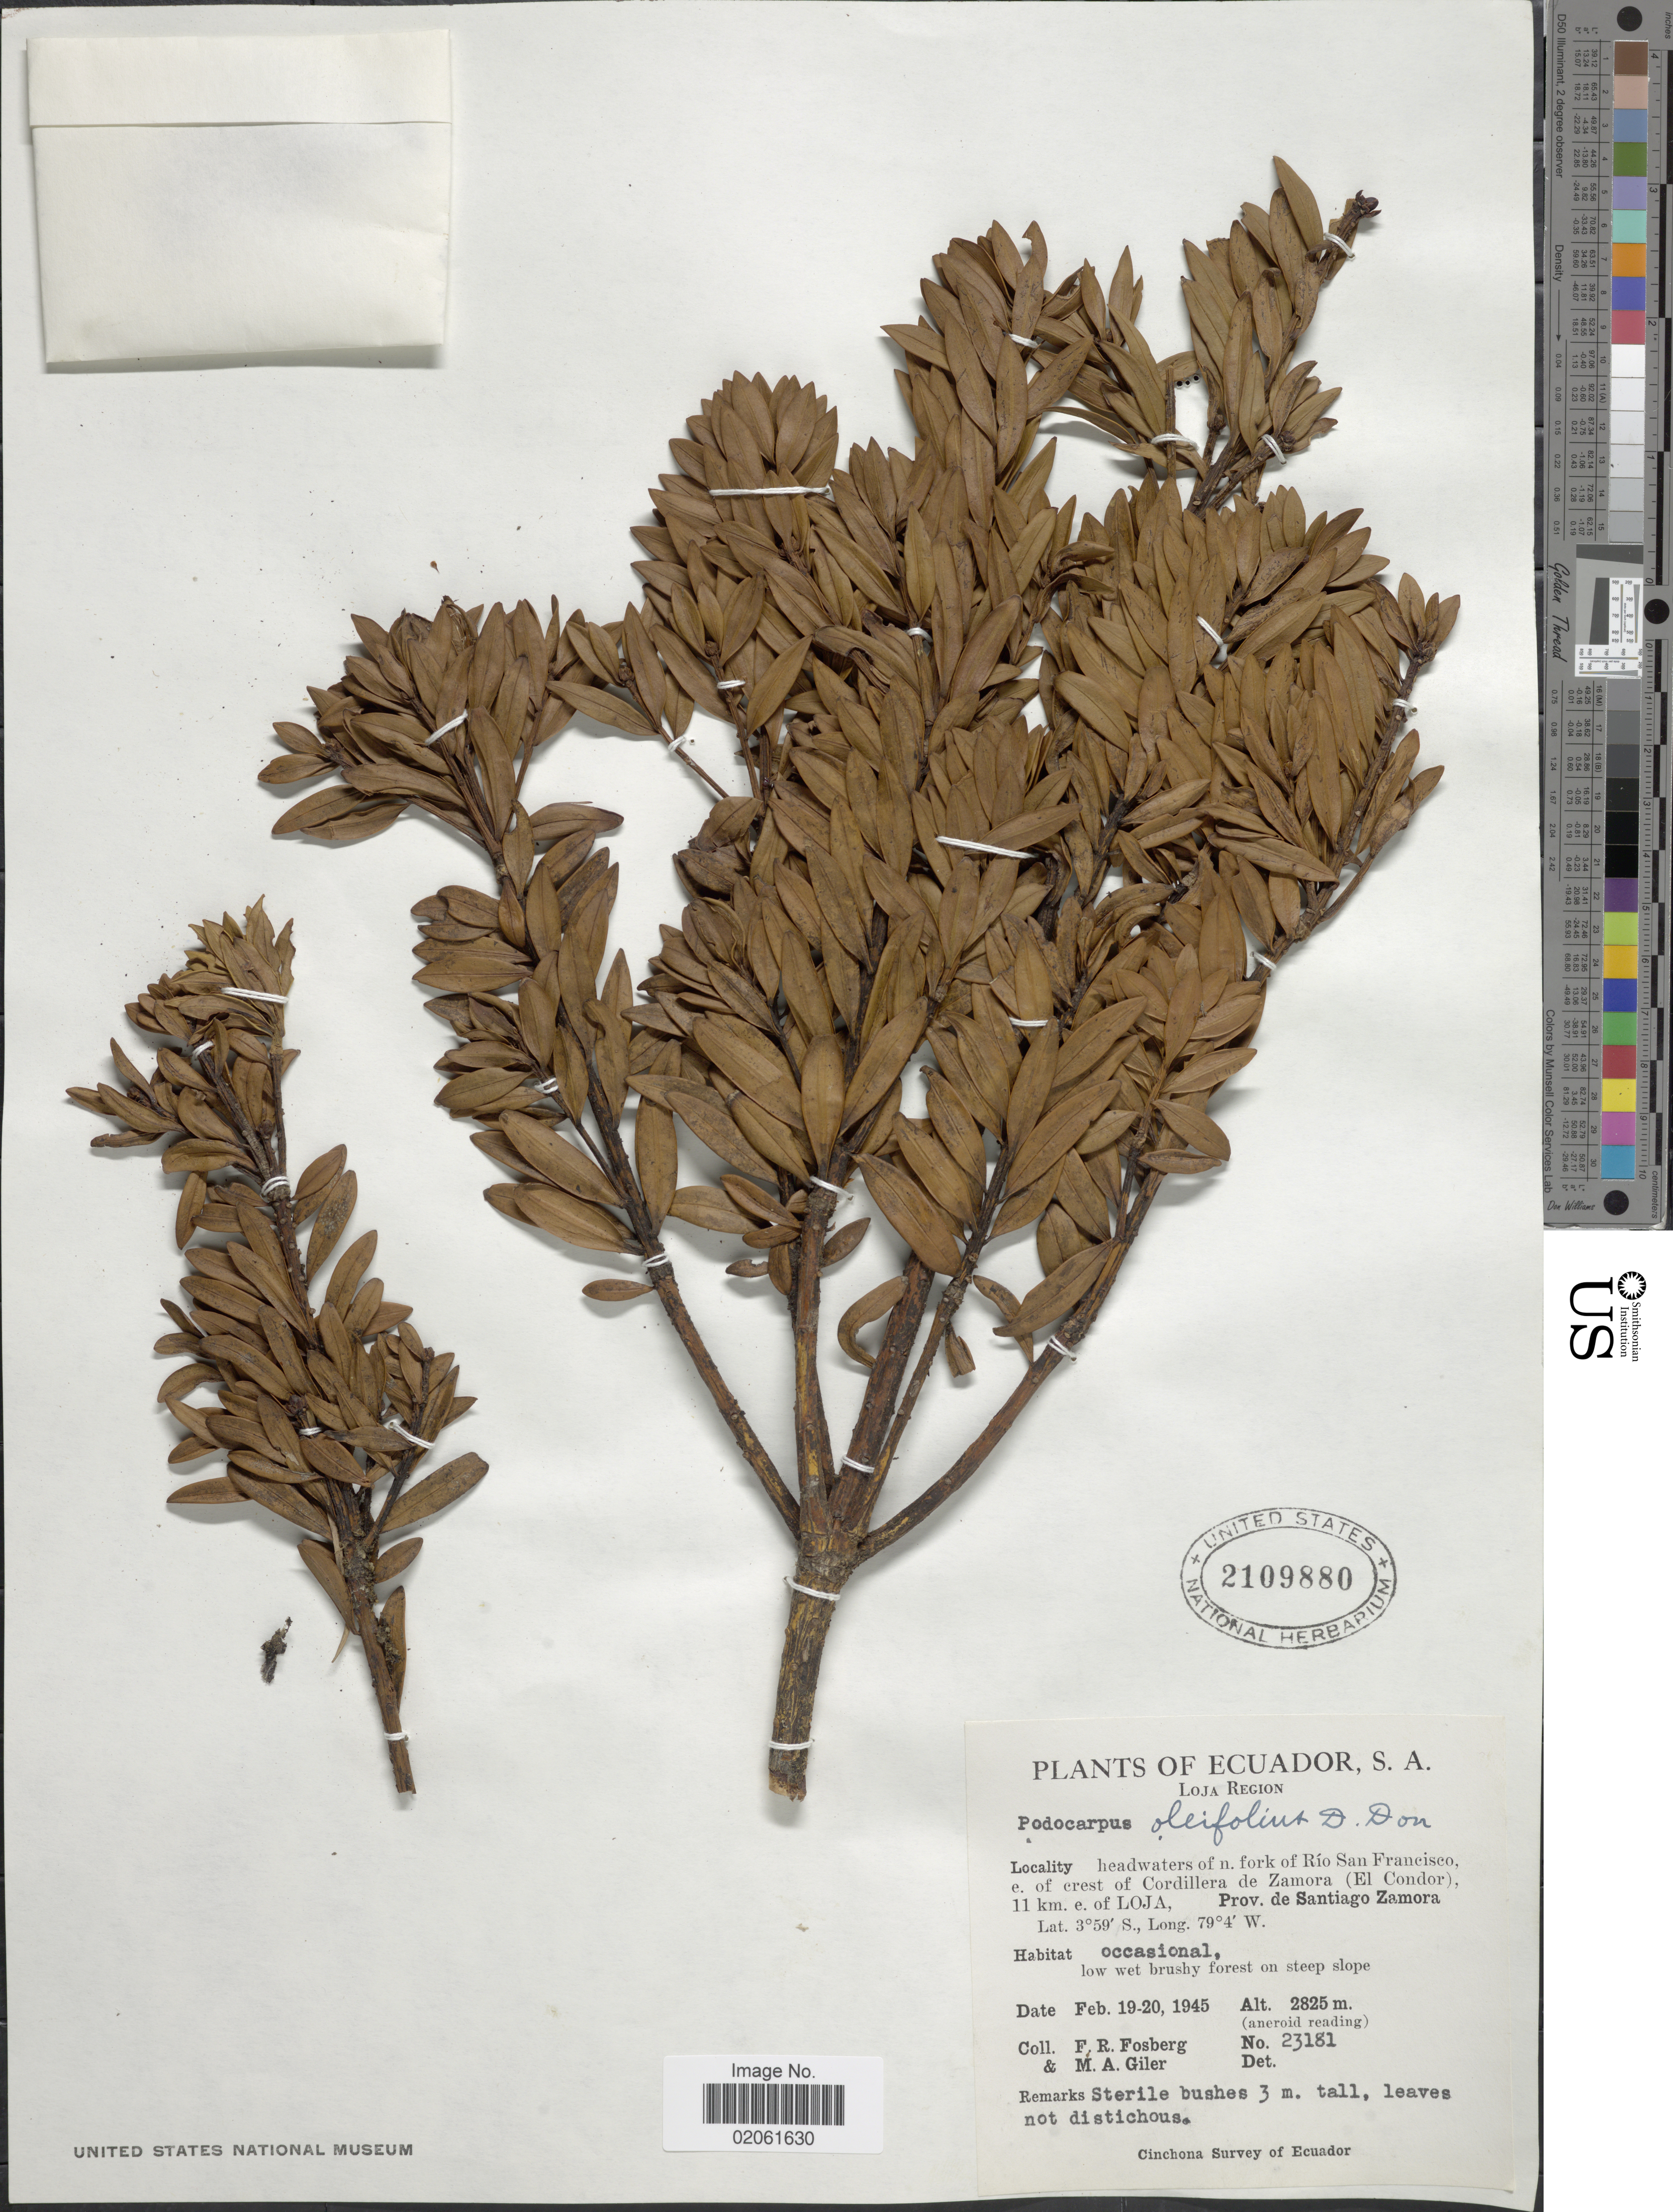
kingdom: Plantae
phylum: Tracheophyta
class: Pinopsida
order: Pinales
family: Podocarpaceae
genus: Podocarpus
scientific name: Podocarpus oleifolius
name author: D. Don ex Lamb.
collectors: F. R. Fosberg & M. Giler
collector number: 23181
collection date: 1945-02-19/1945-02-20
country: Ecuador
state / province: Loja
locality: Loja Region, Headwaters of n. fork of Rio San Francisco e. of crest of Cordillera de Zamora (El Condotr), 11 km e. of Loja. Prov. de Santiago Zamora.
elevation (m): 2825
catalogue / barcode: US 2109880